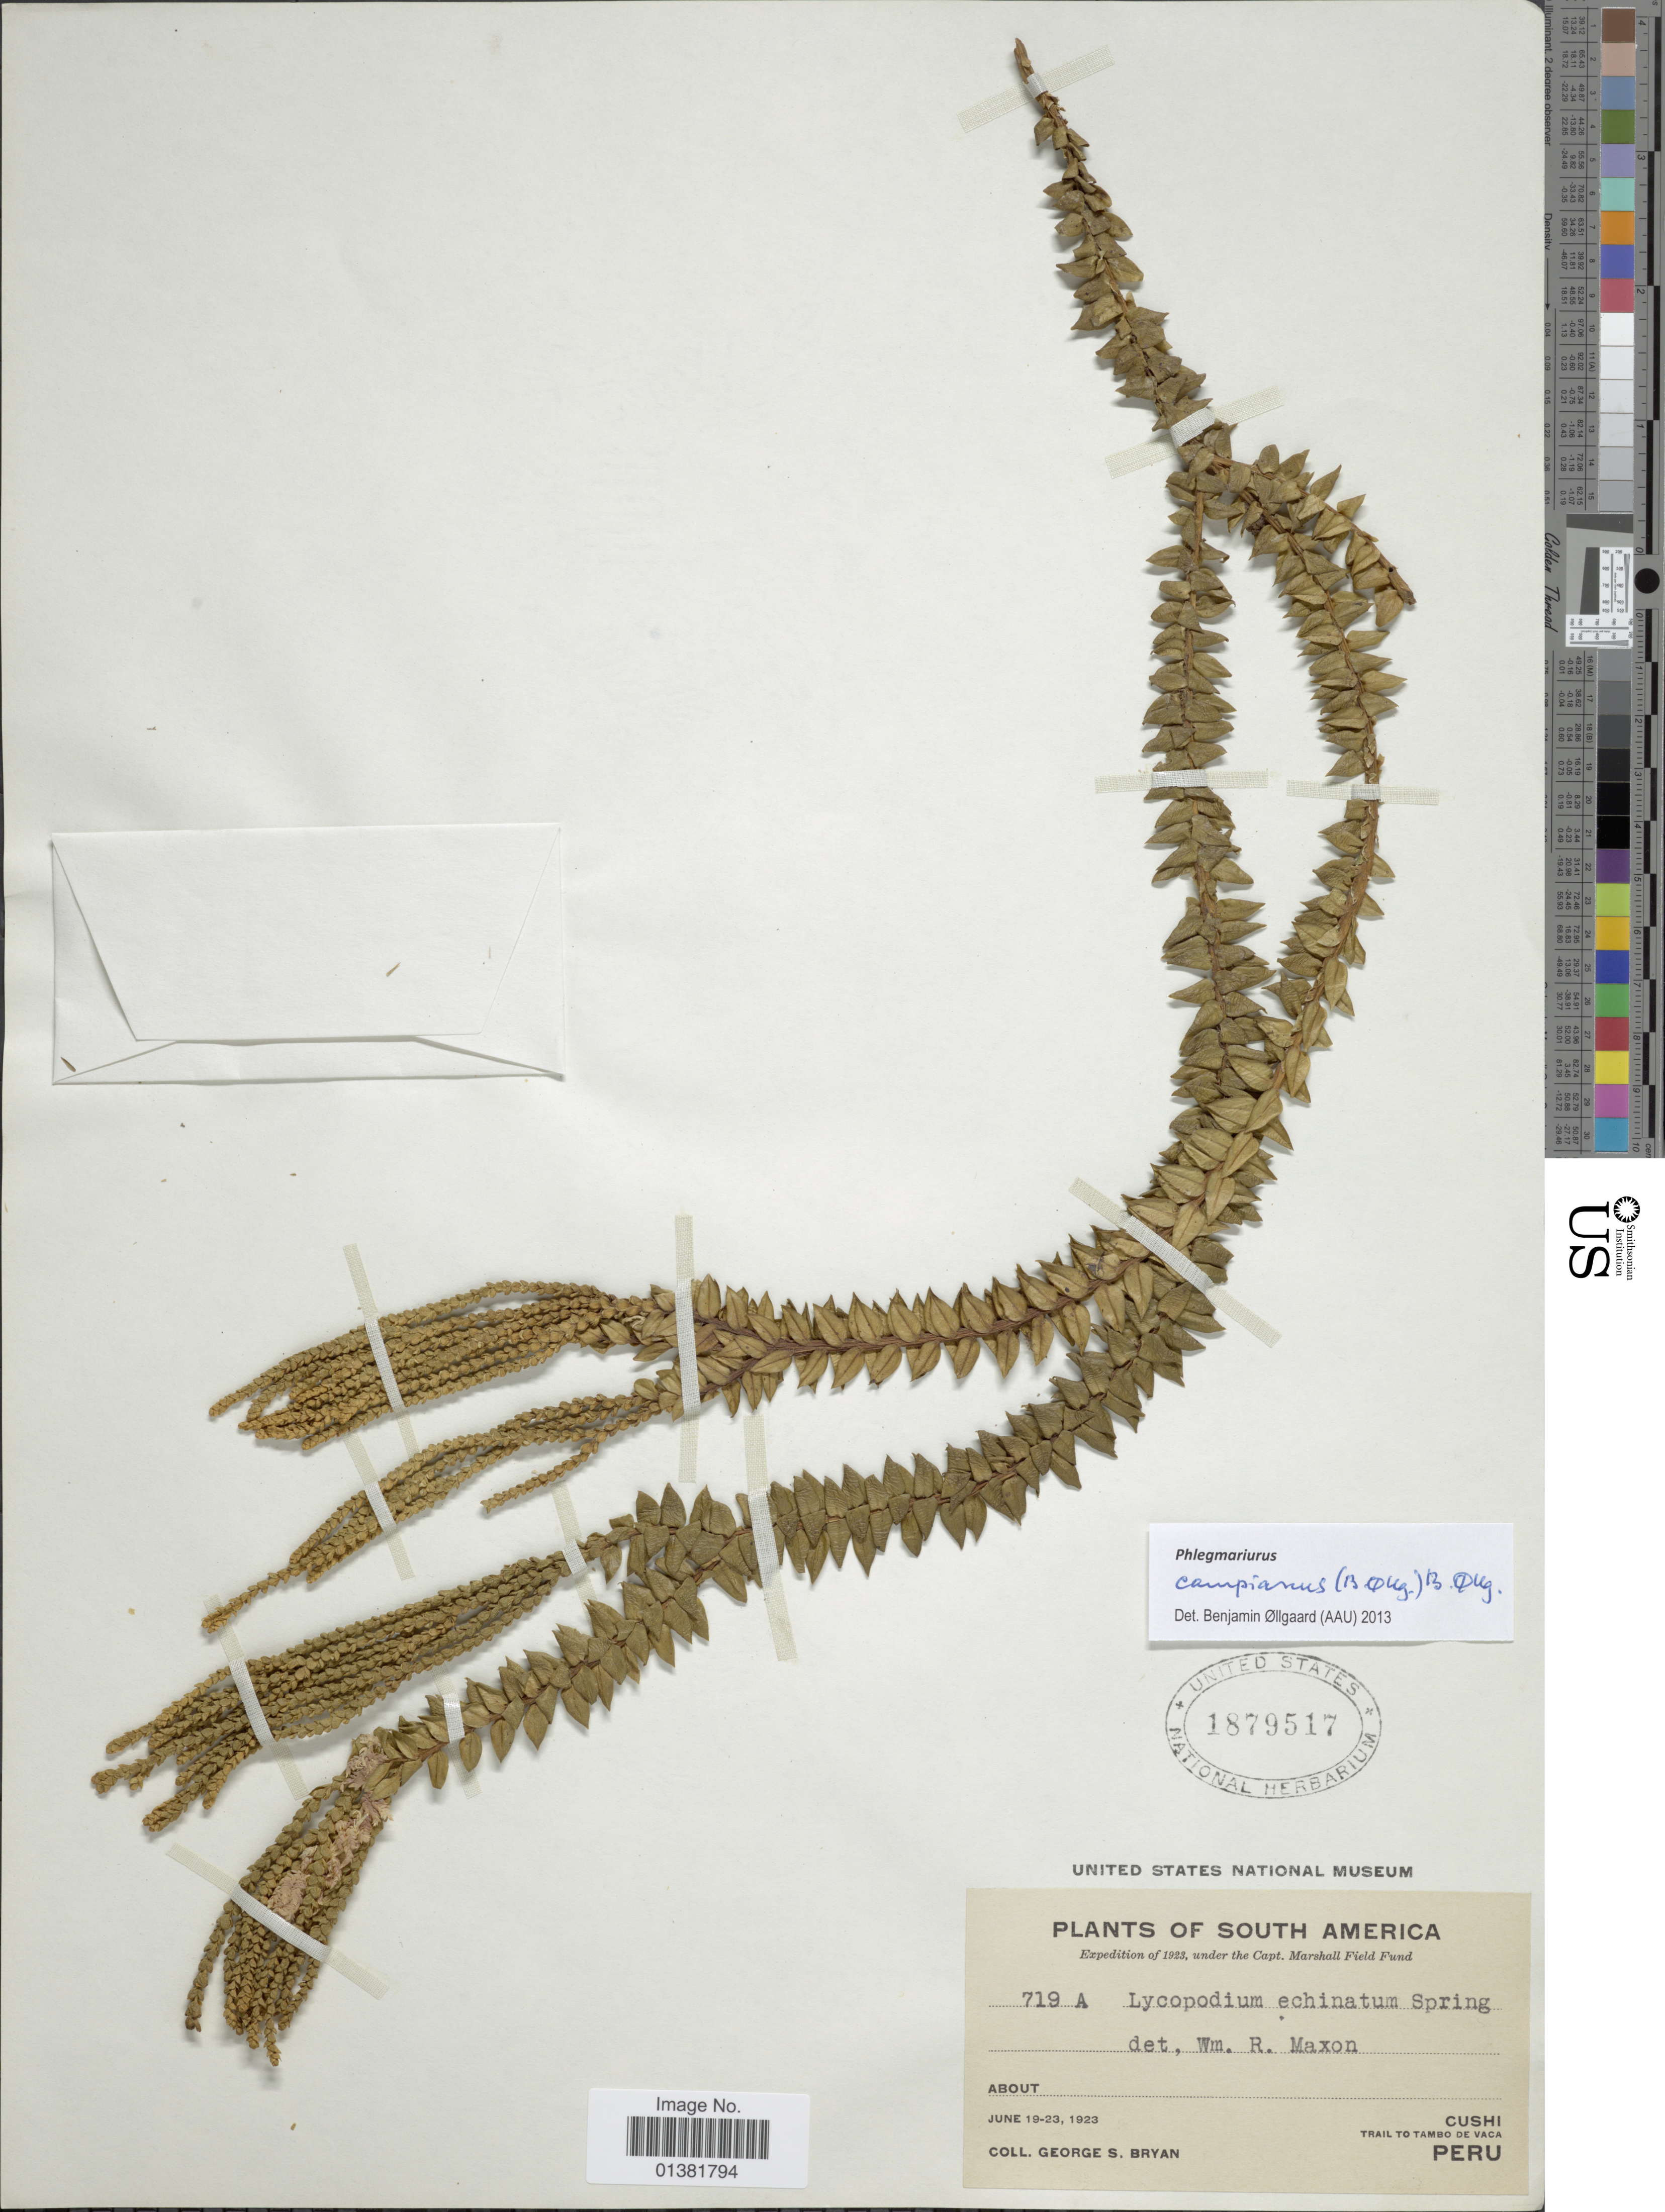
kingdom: Plantae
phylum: Tracheophyta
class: Lycopodiopsida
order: Lycopodiales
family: Lycopodiaceae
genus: Phlegmariurus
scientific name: Phlegmariurus campianus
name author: (B. Øllg.) B. Øllg.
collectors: G. S. Bryan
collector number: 719A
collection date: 1923-06-19/1923-06-23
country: Peru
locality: Cushi, trail to Tambo de Vaca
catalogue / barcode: US 1879517